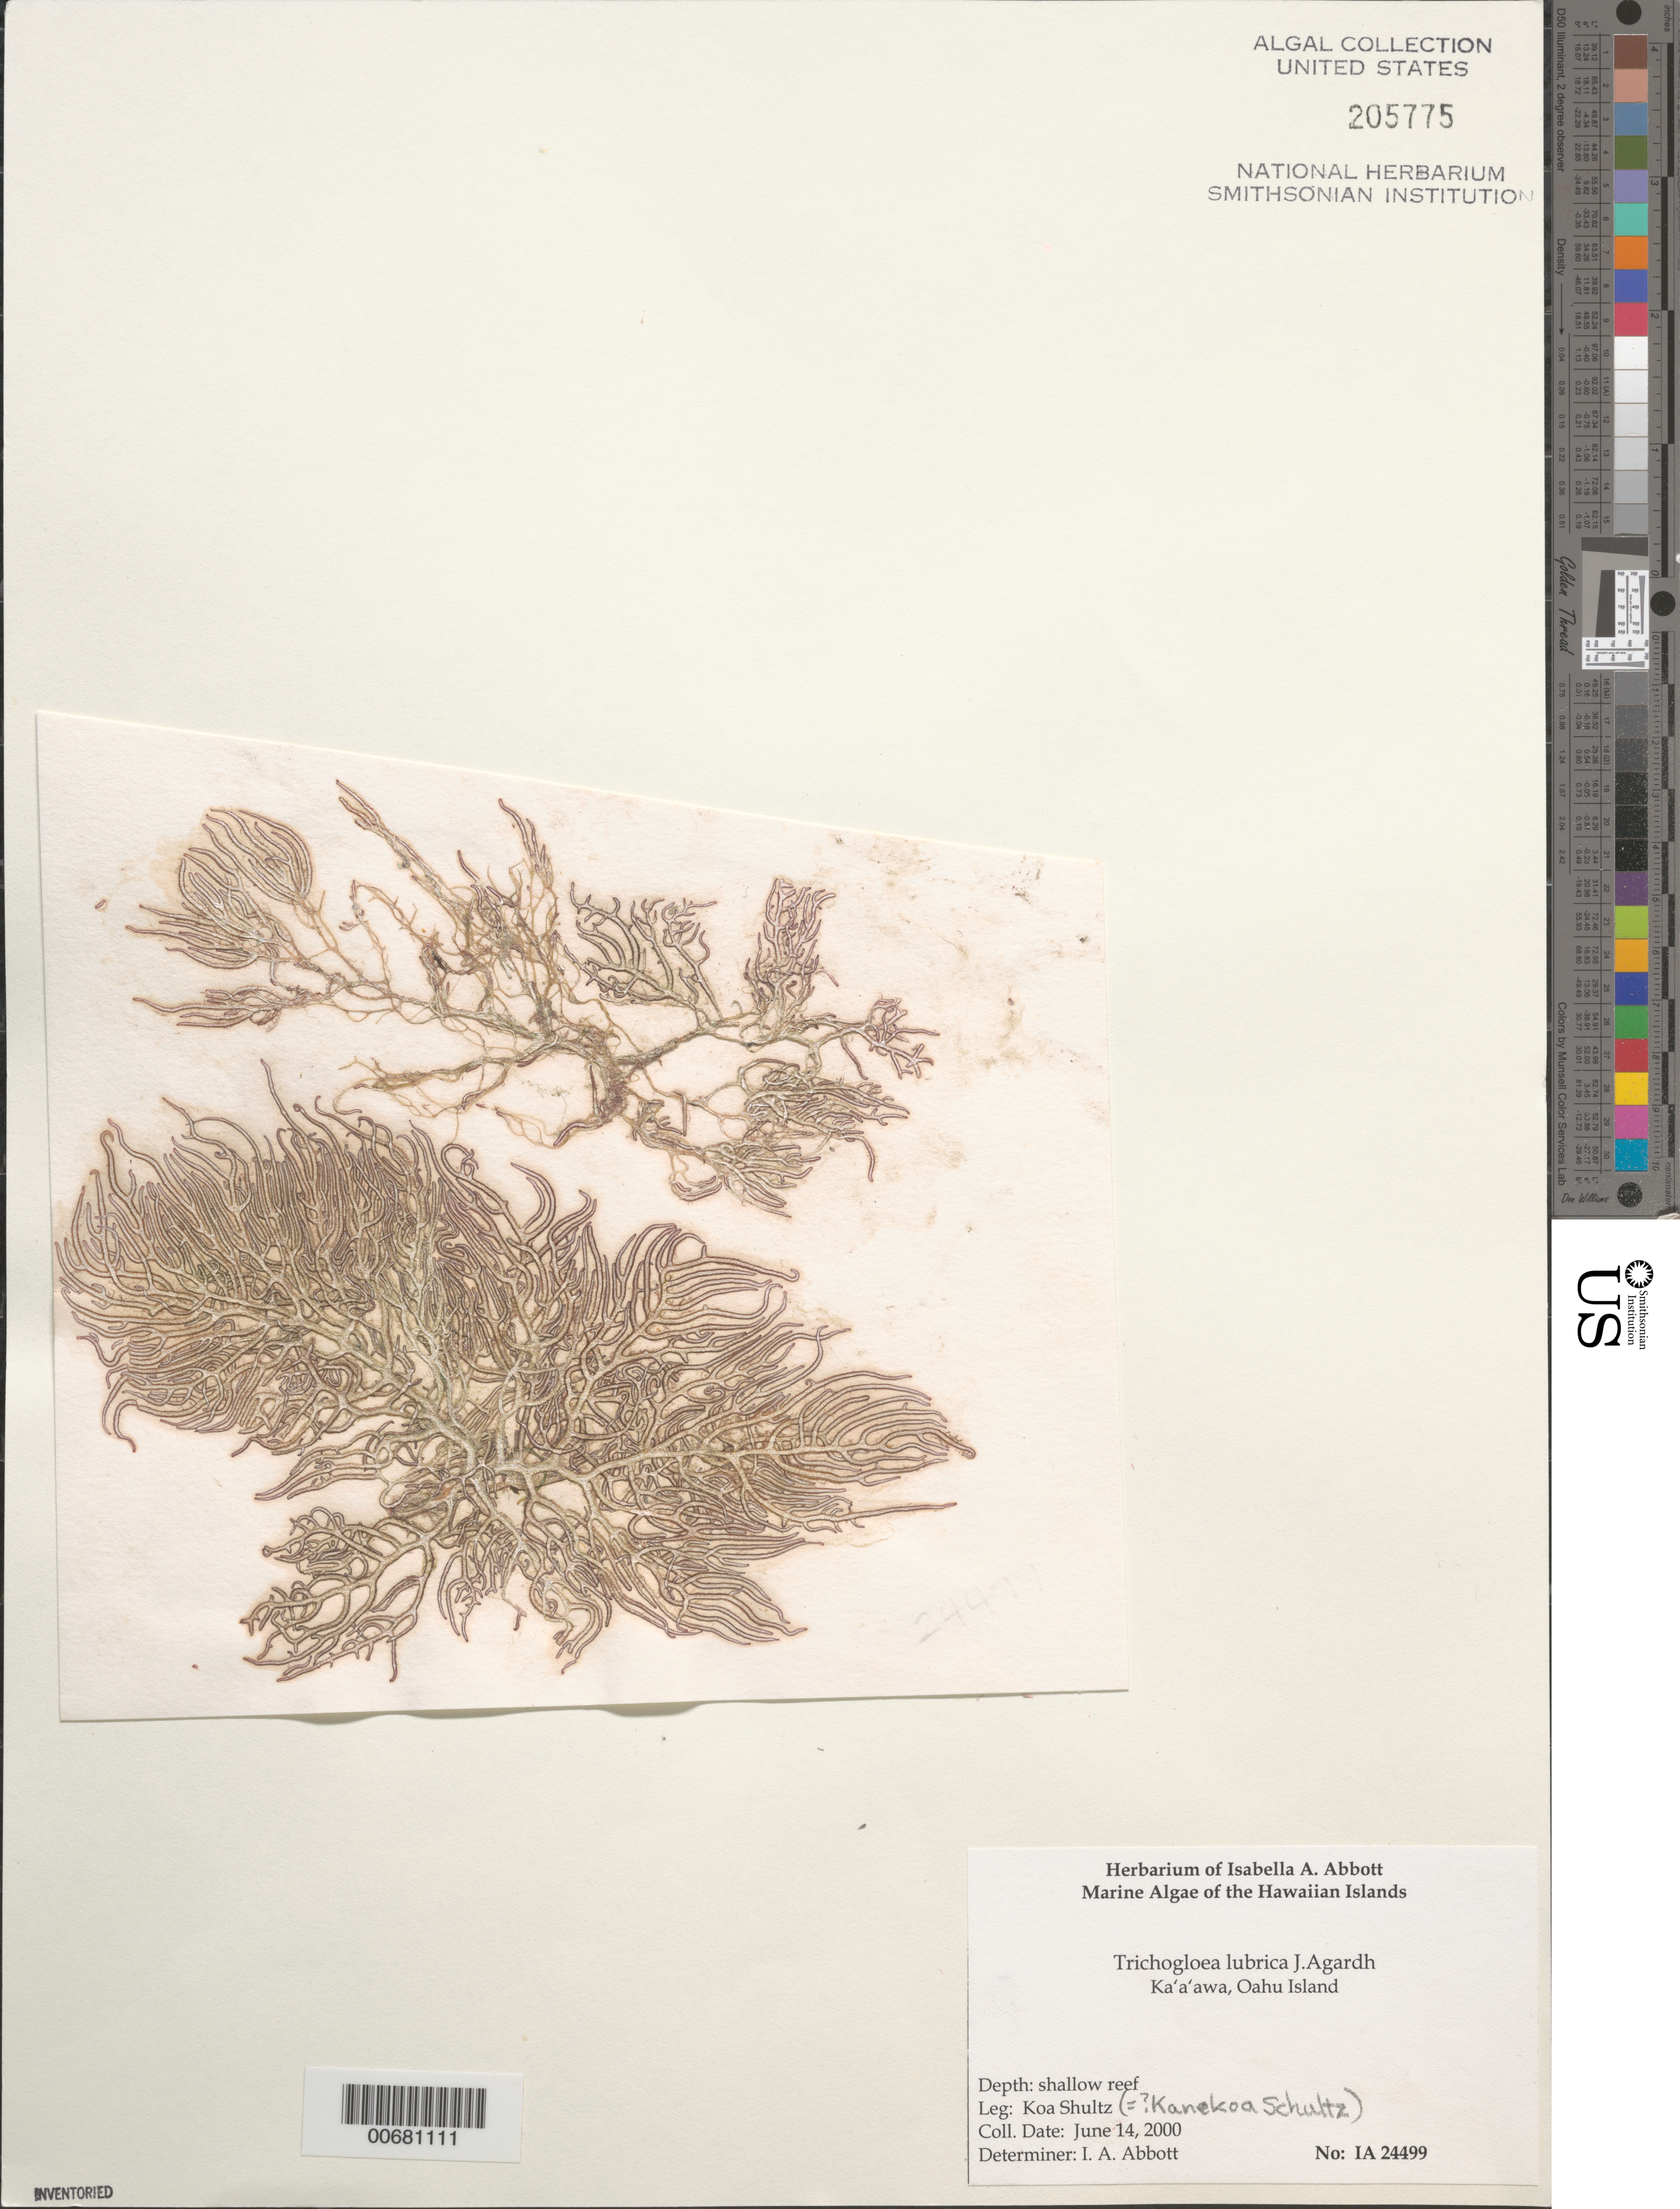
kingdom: Plantae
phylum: Rhodophyta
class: Florideophyceae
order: Nemaliales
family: Liagoraceae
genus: Trichogloea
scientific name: Trichogloea lubrica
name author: J. Agardh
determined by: Abbott, Isabella A.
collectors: K. Shultz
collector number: IAA 24499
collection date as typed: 14 Jun 2000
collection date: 2000-06-14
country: United States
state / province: Hawaii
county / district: Honolulu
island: Oahu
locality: Ka'a'awa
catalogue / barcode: US 205775